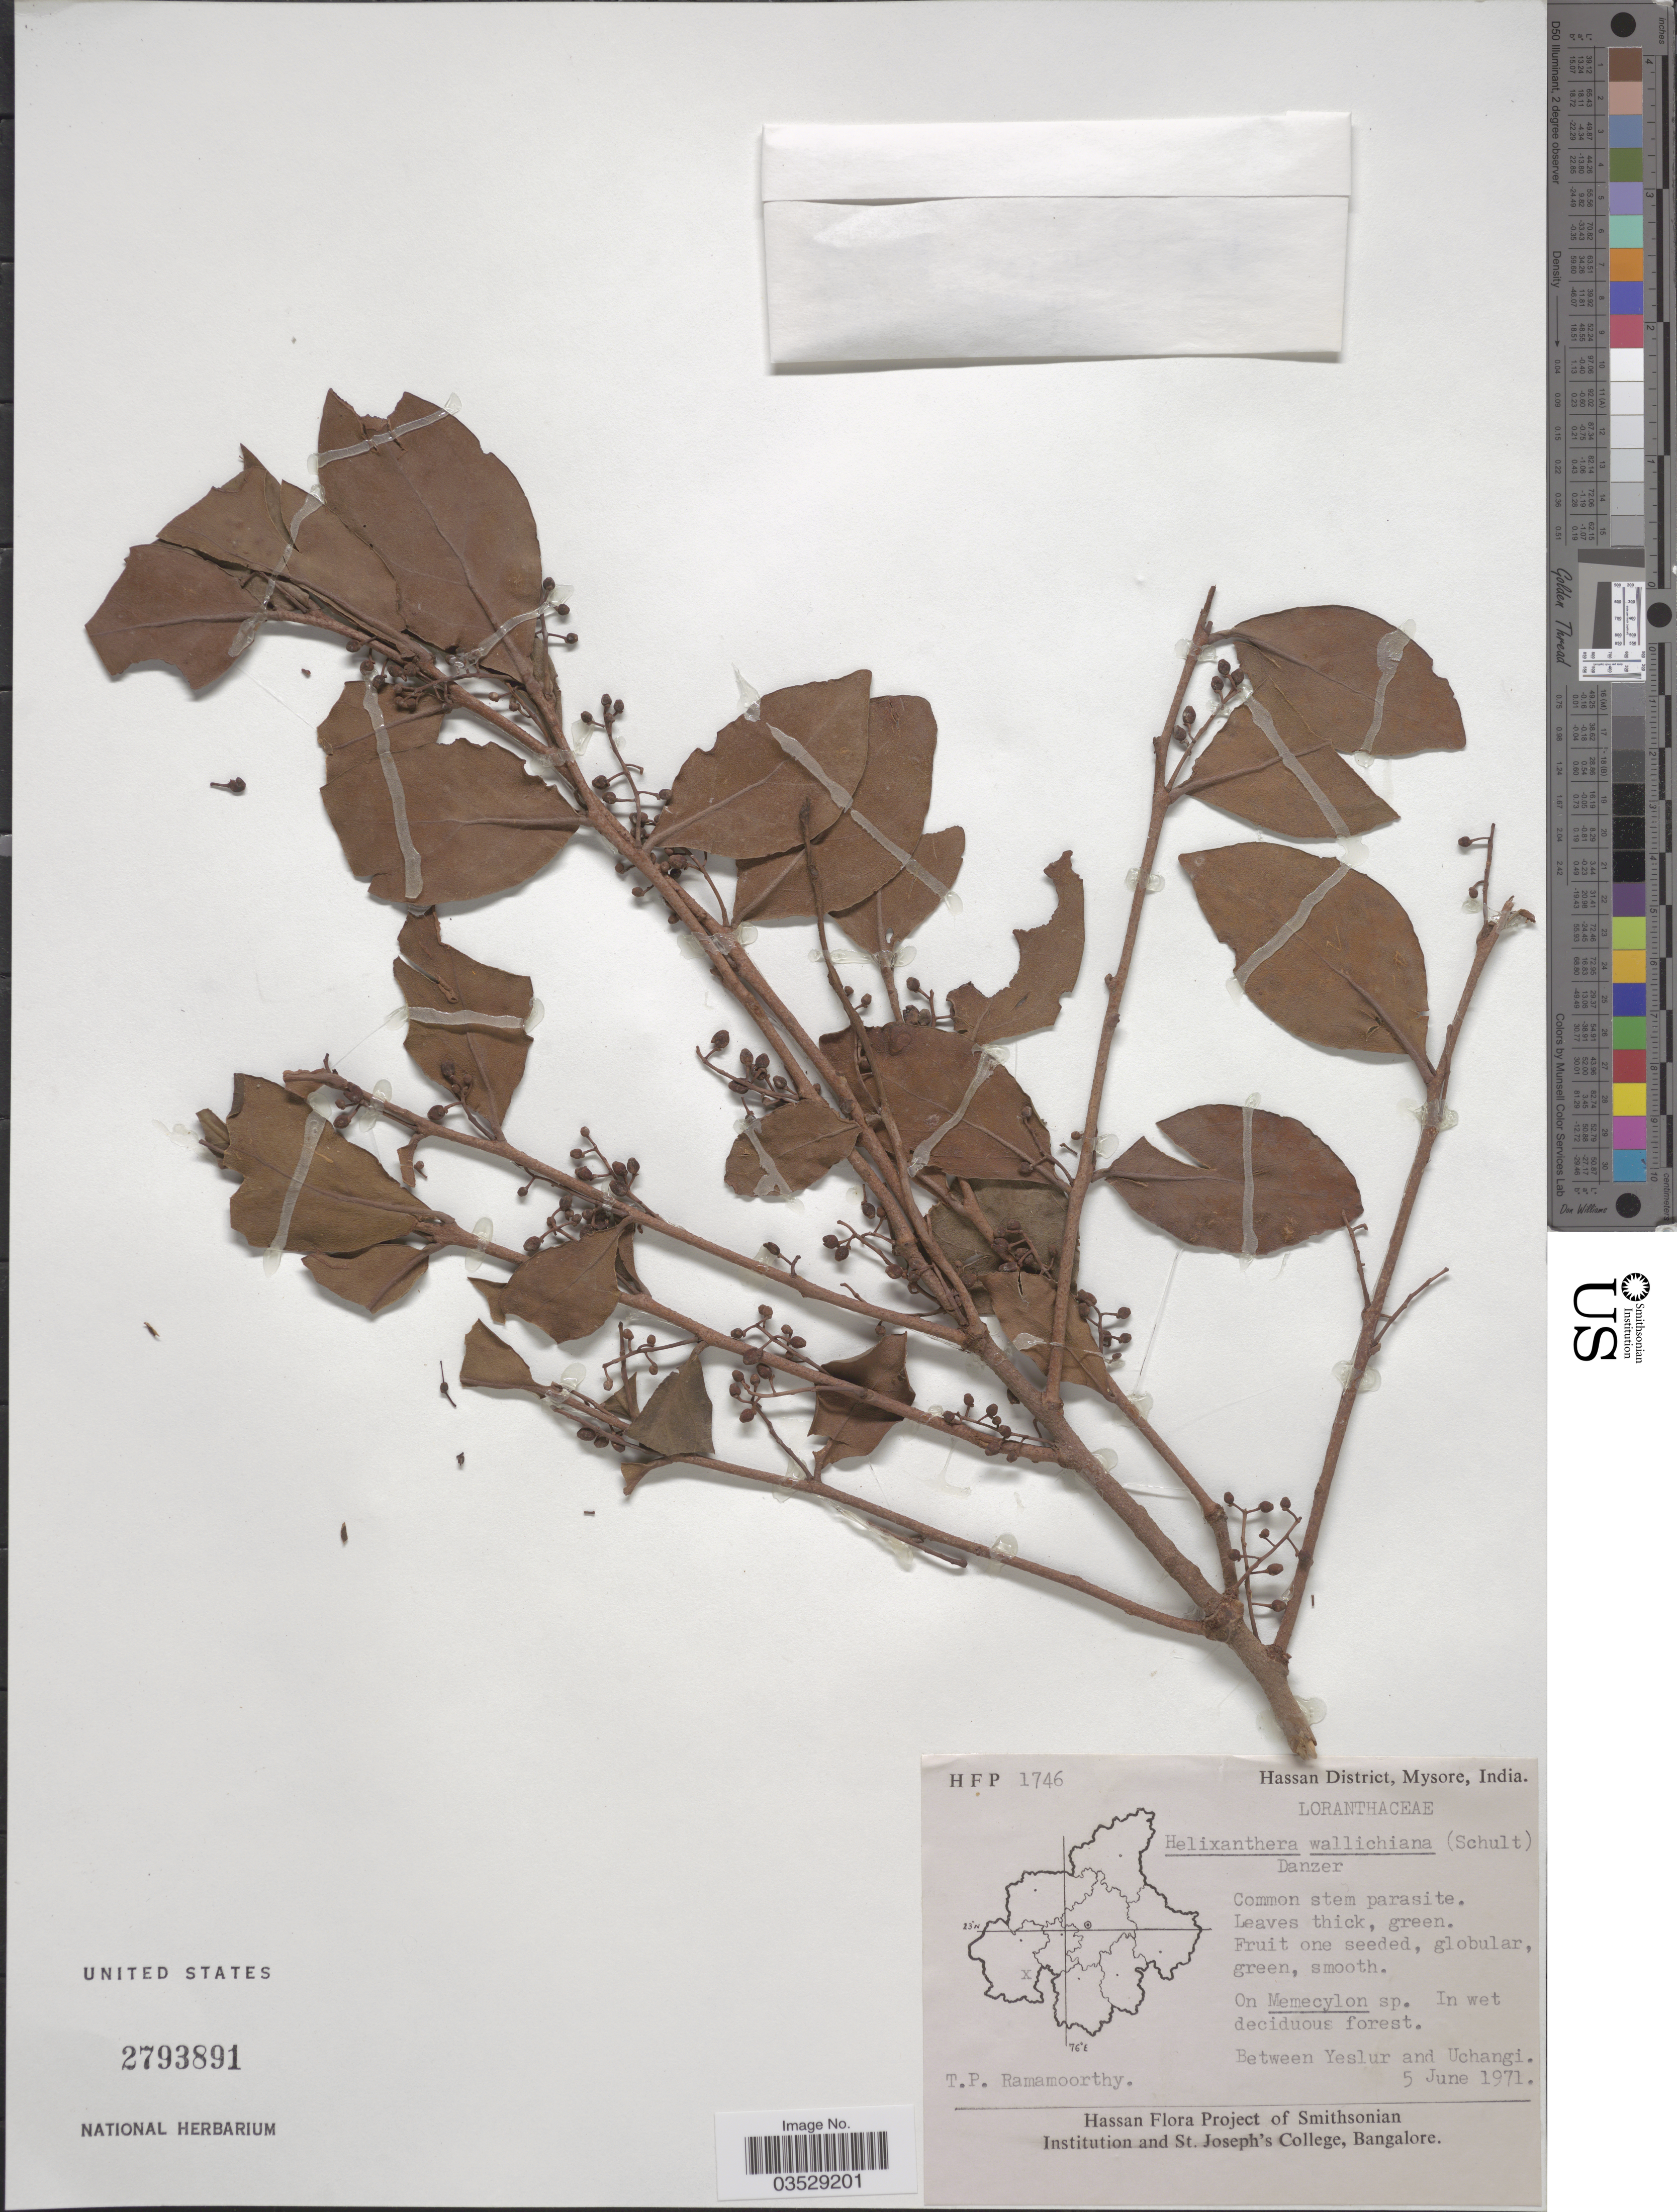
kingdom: Plantae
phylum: Tracheophyta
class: Magnoliopsida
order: Santalales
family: Loranthaceae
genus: Helixanthera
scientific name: Helixanthera wallichiana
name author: Danser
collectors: T. P. Ramamoorthy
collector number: HFP 1746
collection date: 1971-06-05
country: India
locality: Hassan District, Mysore. Between Yeslur and Uchangi.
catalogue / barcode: US 2793891